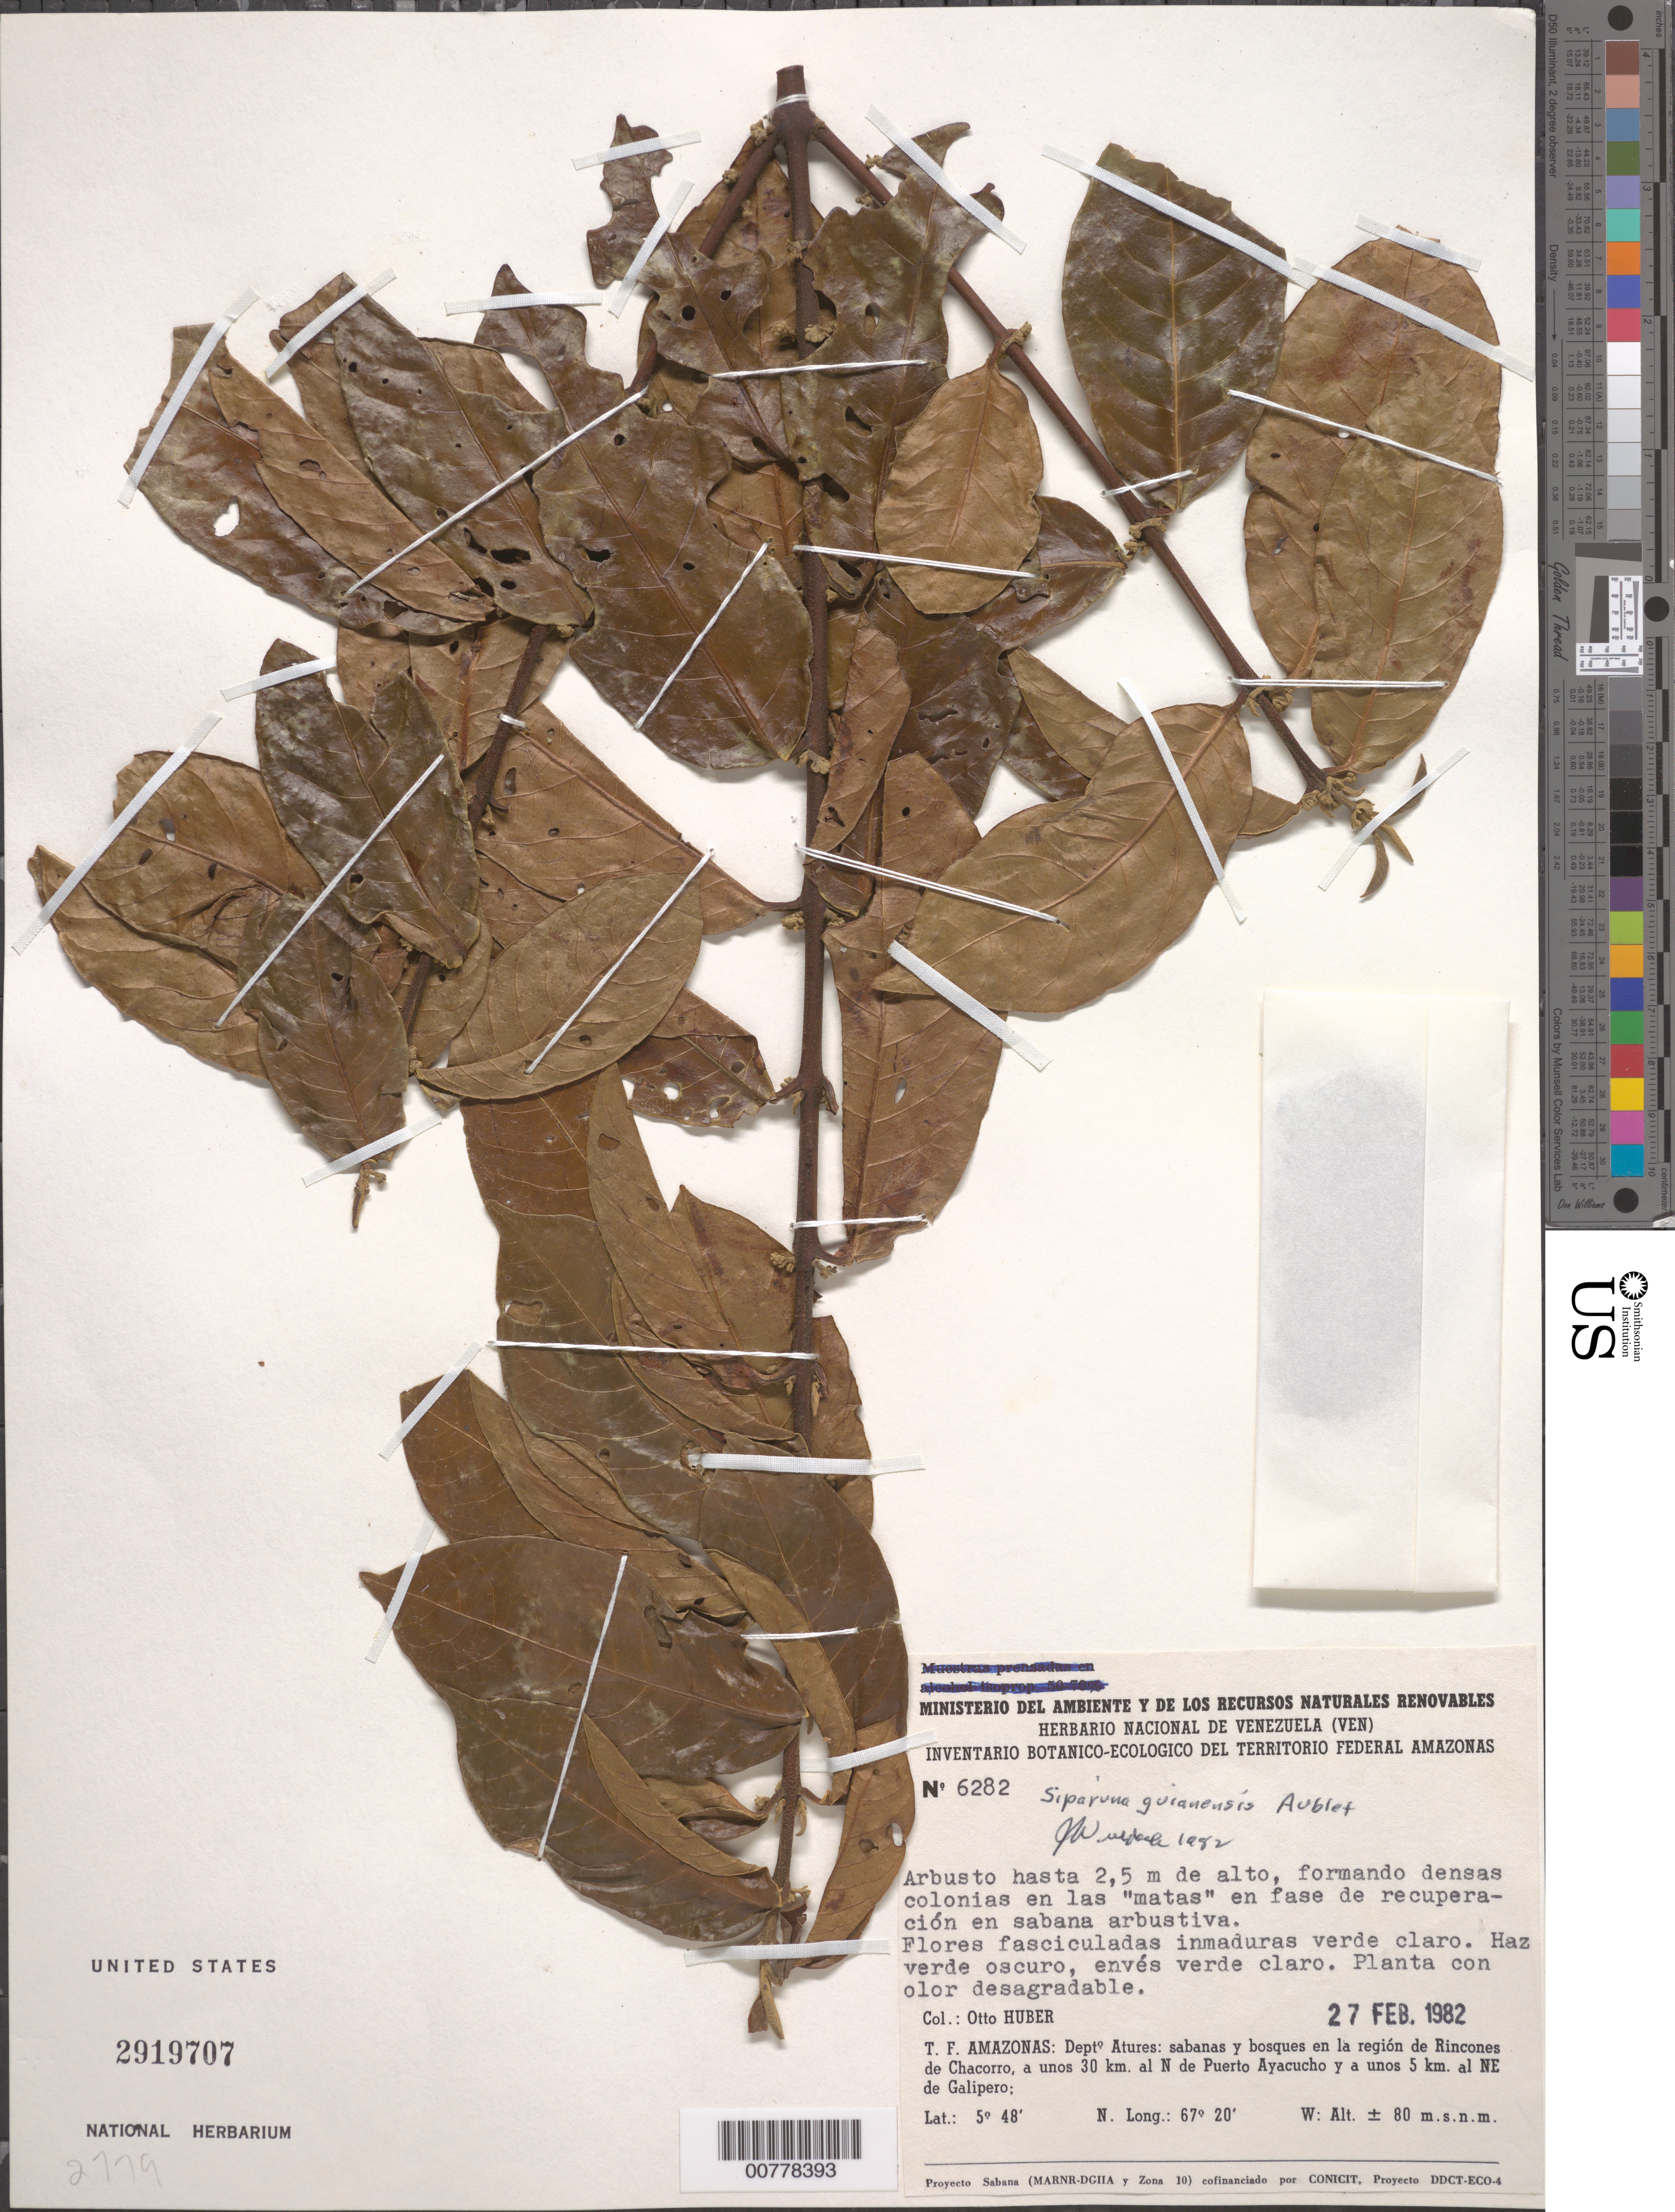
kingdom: Plantae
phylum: Tracheophyta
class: Magnoliopsida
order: Laurales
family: Siparunaceae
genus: Siparuna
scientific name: Siparuna guianensis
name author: Aubl.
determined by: Wurdack, John J., (US), US (UNITED STATES)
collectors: O. Huber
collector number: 6282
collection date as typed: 27-Feb-82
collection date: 1982-02-27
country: Venezuela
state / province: Amazonas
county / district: Atures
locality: Rincones de Chacorro, 30 km N de Puerto Ayacucho, 5 km NE Galipero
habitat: Sabanas y bosques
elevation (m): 80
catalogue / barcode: US 2919707